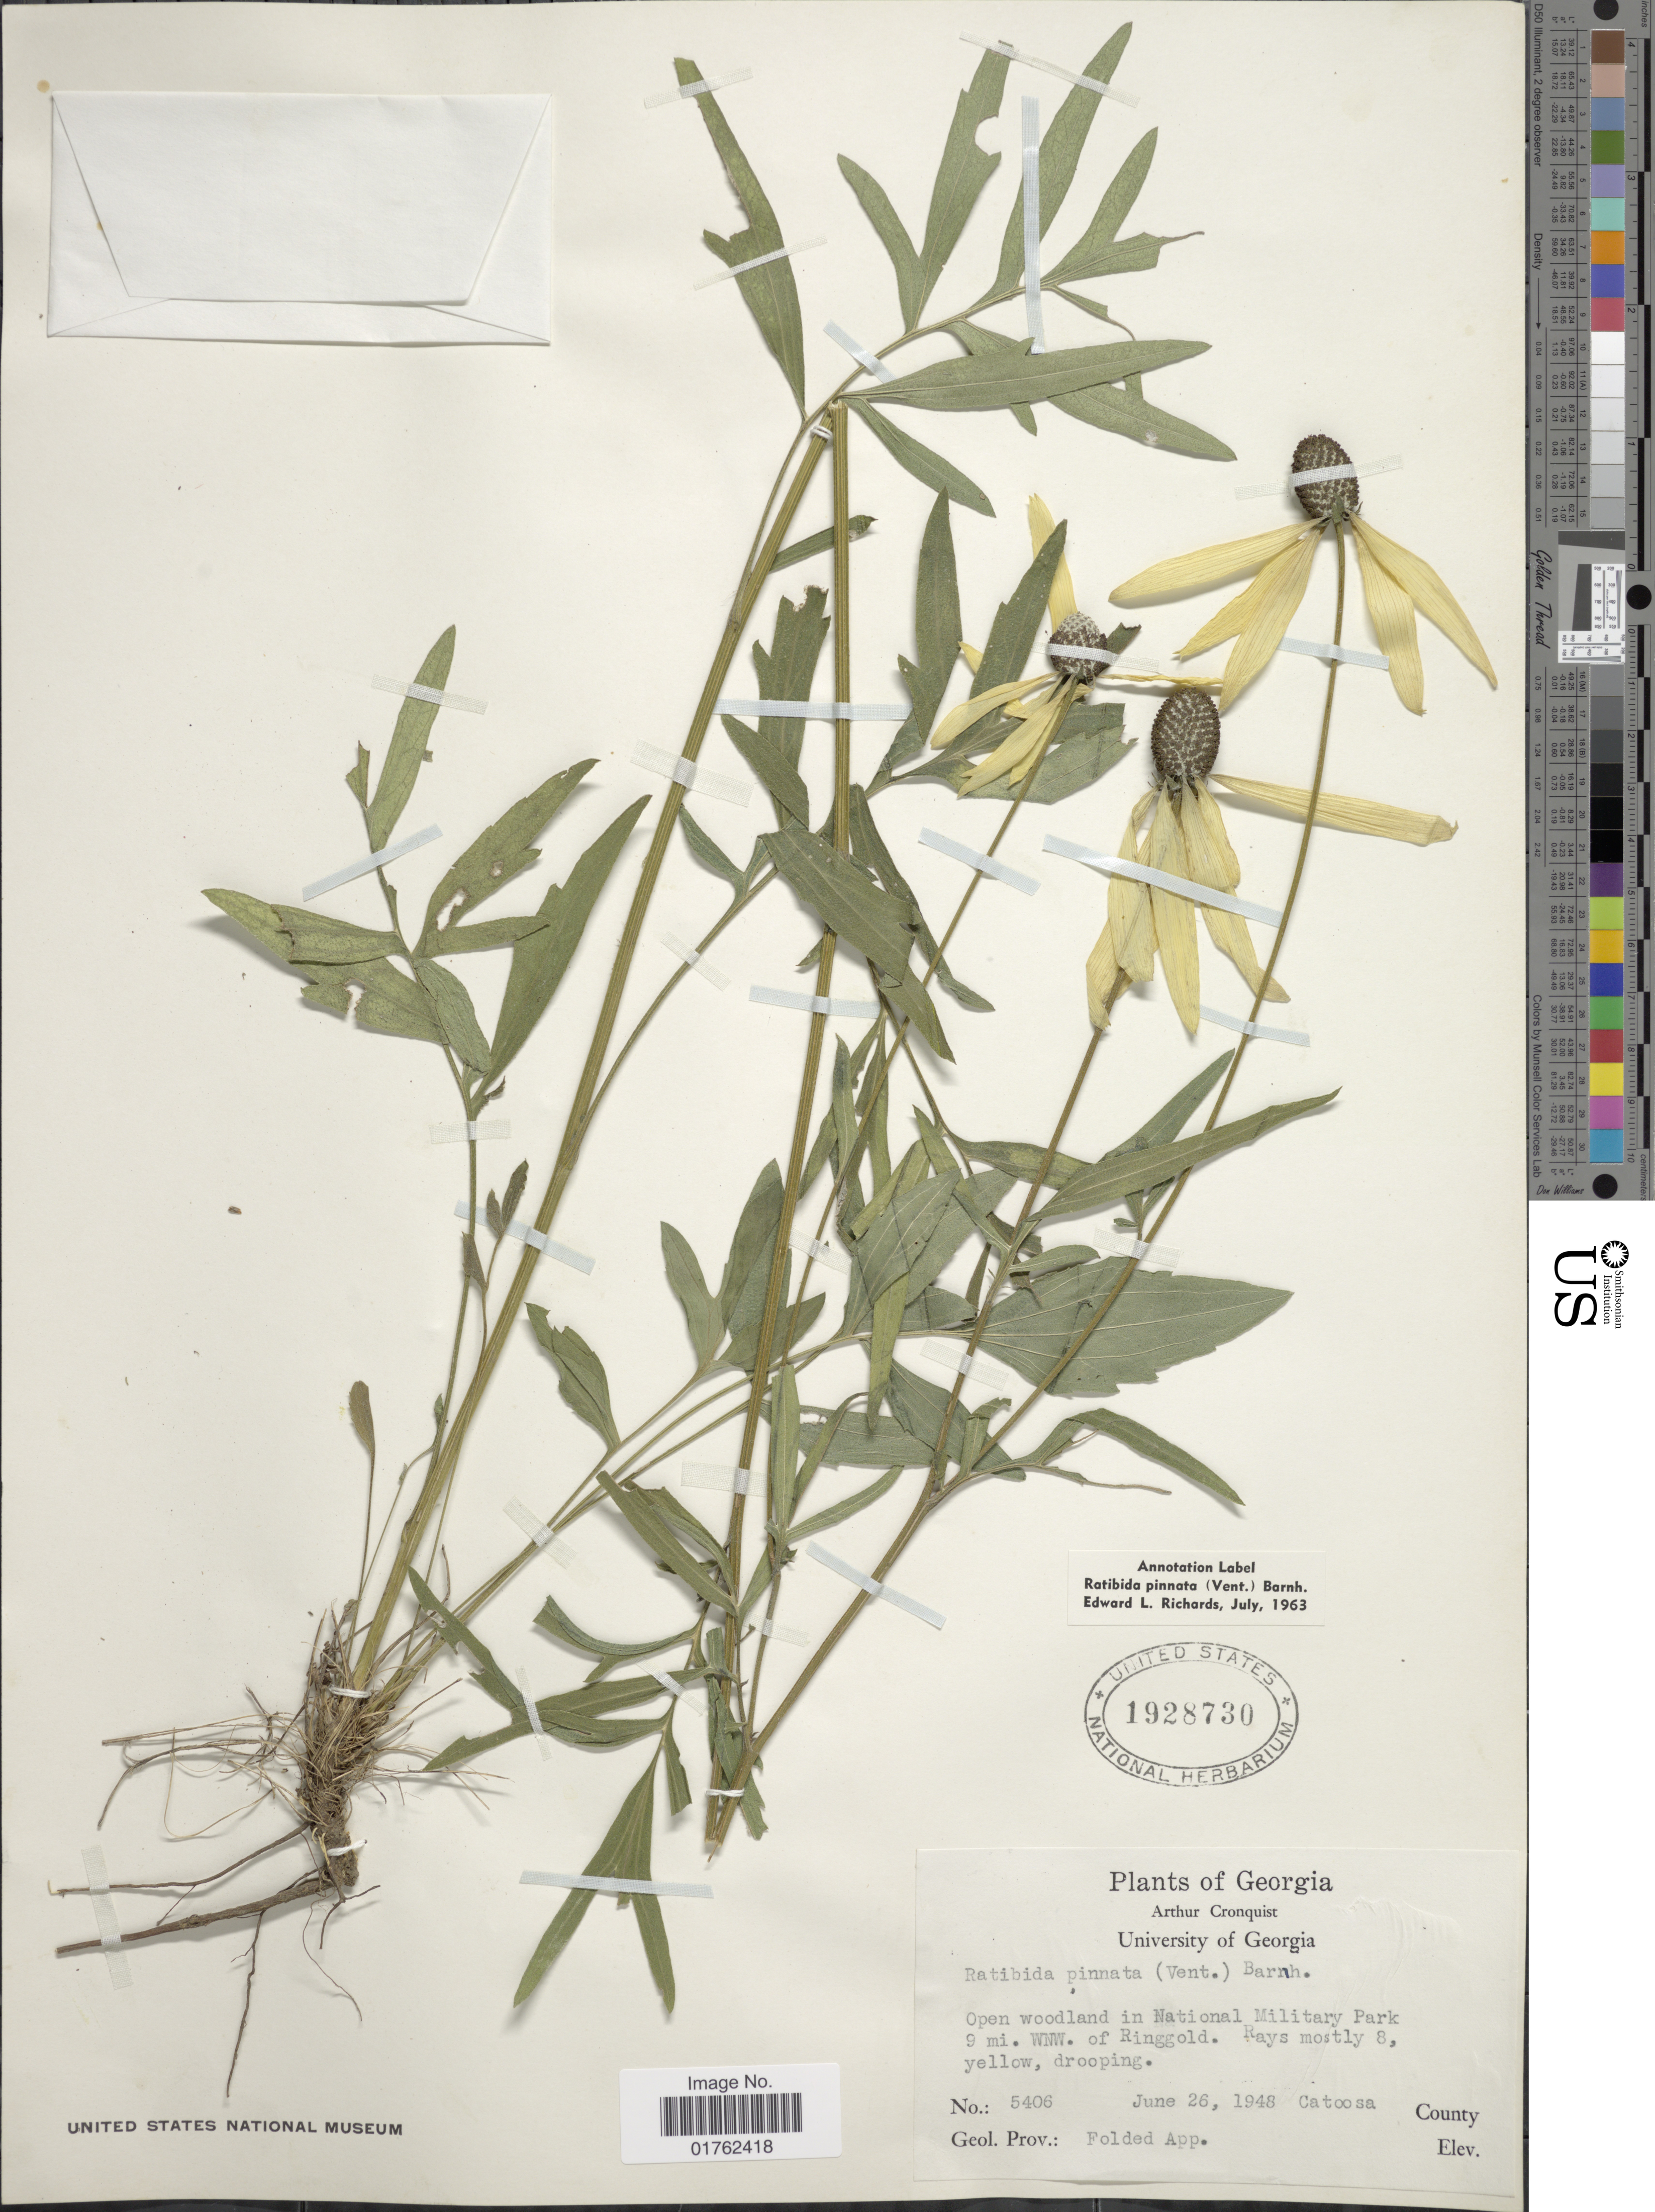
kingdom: Plantae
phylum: Tracheophyta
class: Magnoliopsida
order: Asterales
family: Asteraceae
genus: Ratibida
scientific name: Ratibida pinnata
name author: (Vent.) Barnhart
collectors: A. J. Cronquist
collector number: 5406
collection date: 1948-06-26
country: United States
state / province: Georgia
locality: Open woodland in national Military Park, 9 mi. WNW. of Ringgold. Catoosa County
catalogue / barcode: US 1928730